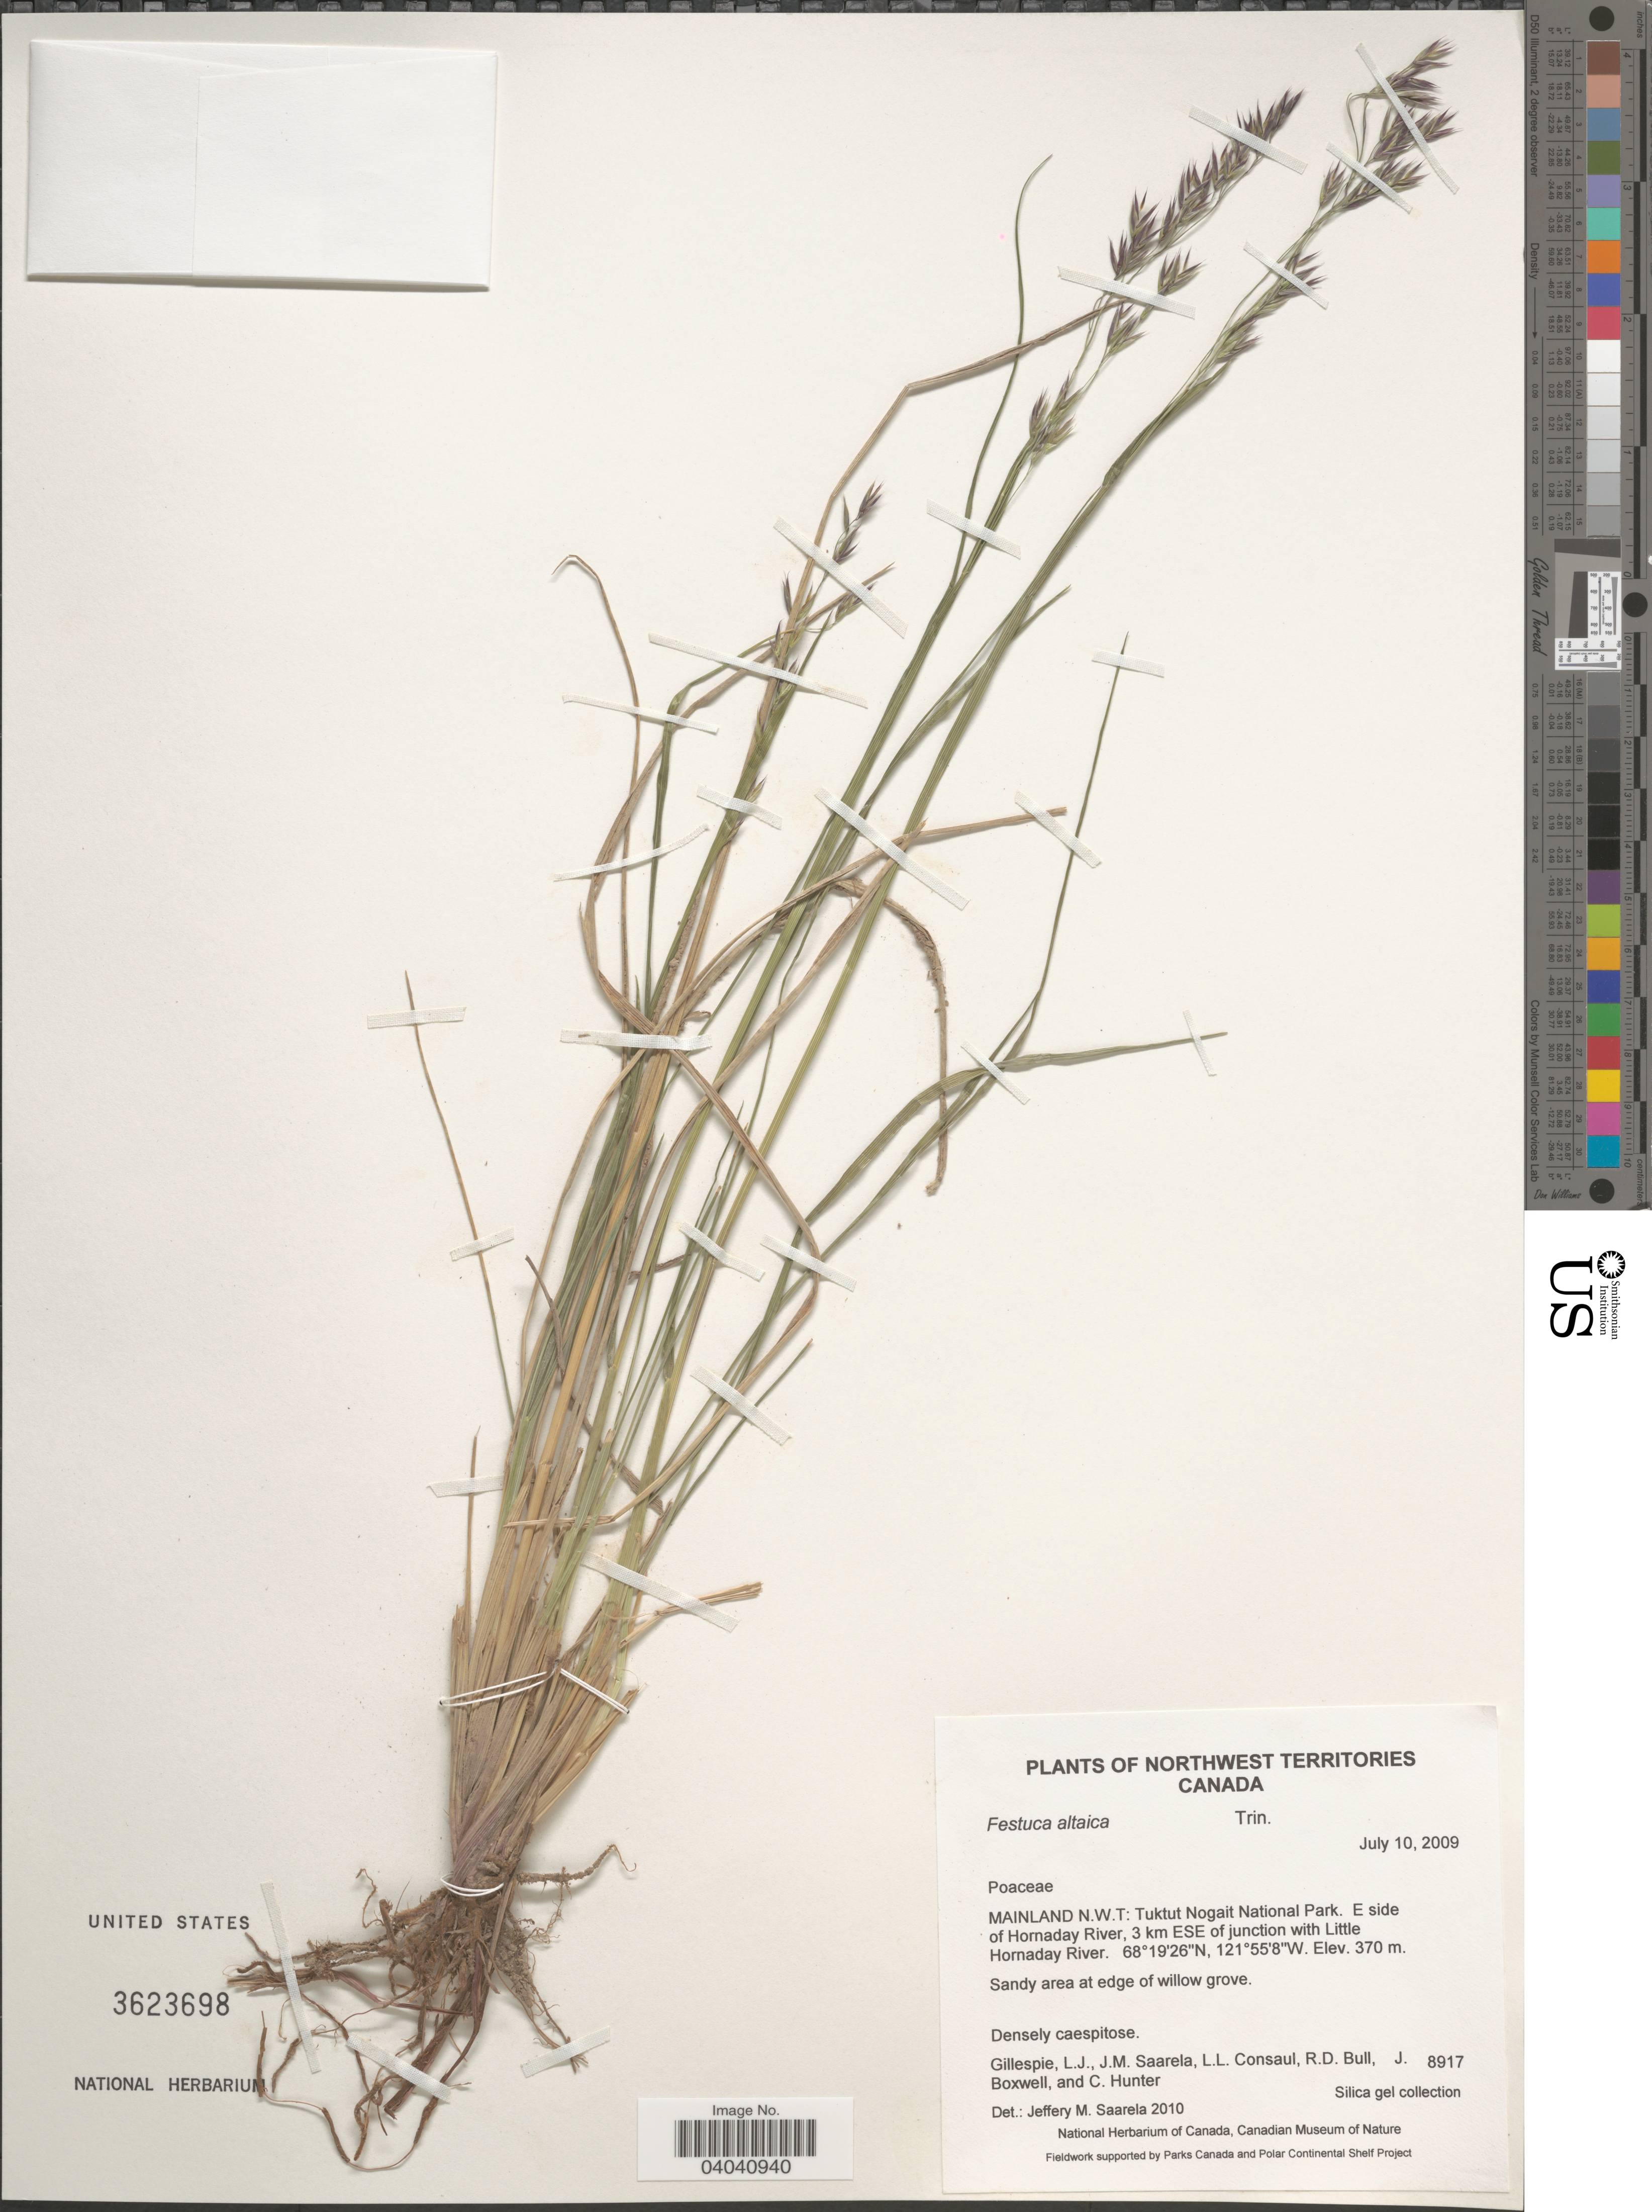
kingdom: Plantae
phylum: Tracheophyta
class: Liliopsida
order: Poales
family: Poaceae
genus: Festuca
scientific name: Festuca altaica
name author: Trin.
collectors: L. Gillespie, J. Saarela, L. Consaul, R. Bull & et al.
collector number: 8917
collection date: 2009-07-10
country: Canada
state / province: Northwest Territories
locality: Mainland N.W.T: Tuktuk Nogait National Park. E side of Hornaday River, 3 km ESE of junction with Little Hornaday River.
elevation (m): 370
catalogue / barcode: US 3623698